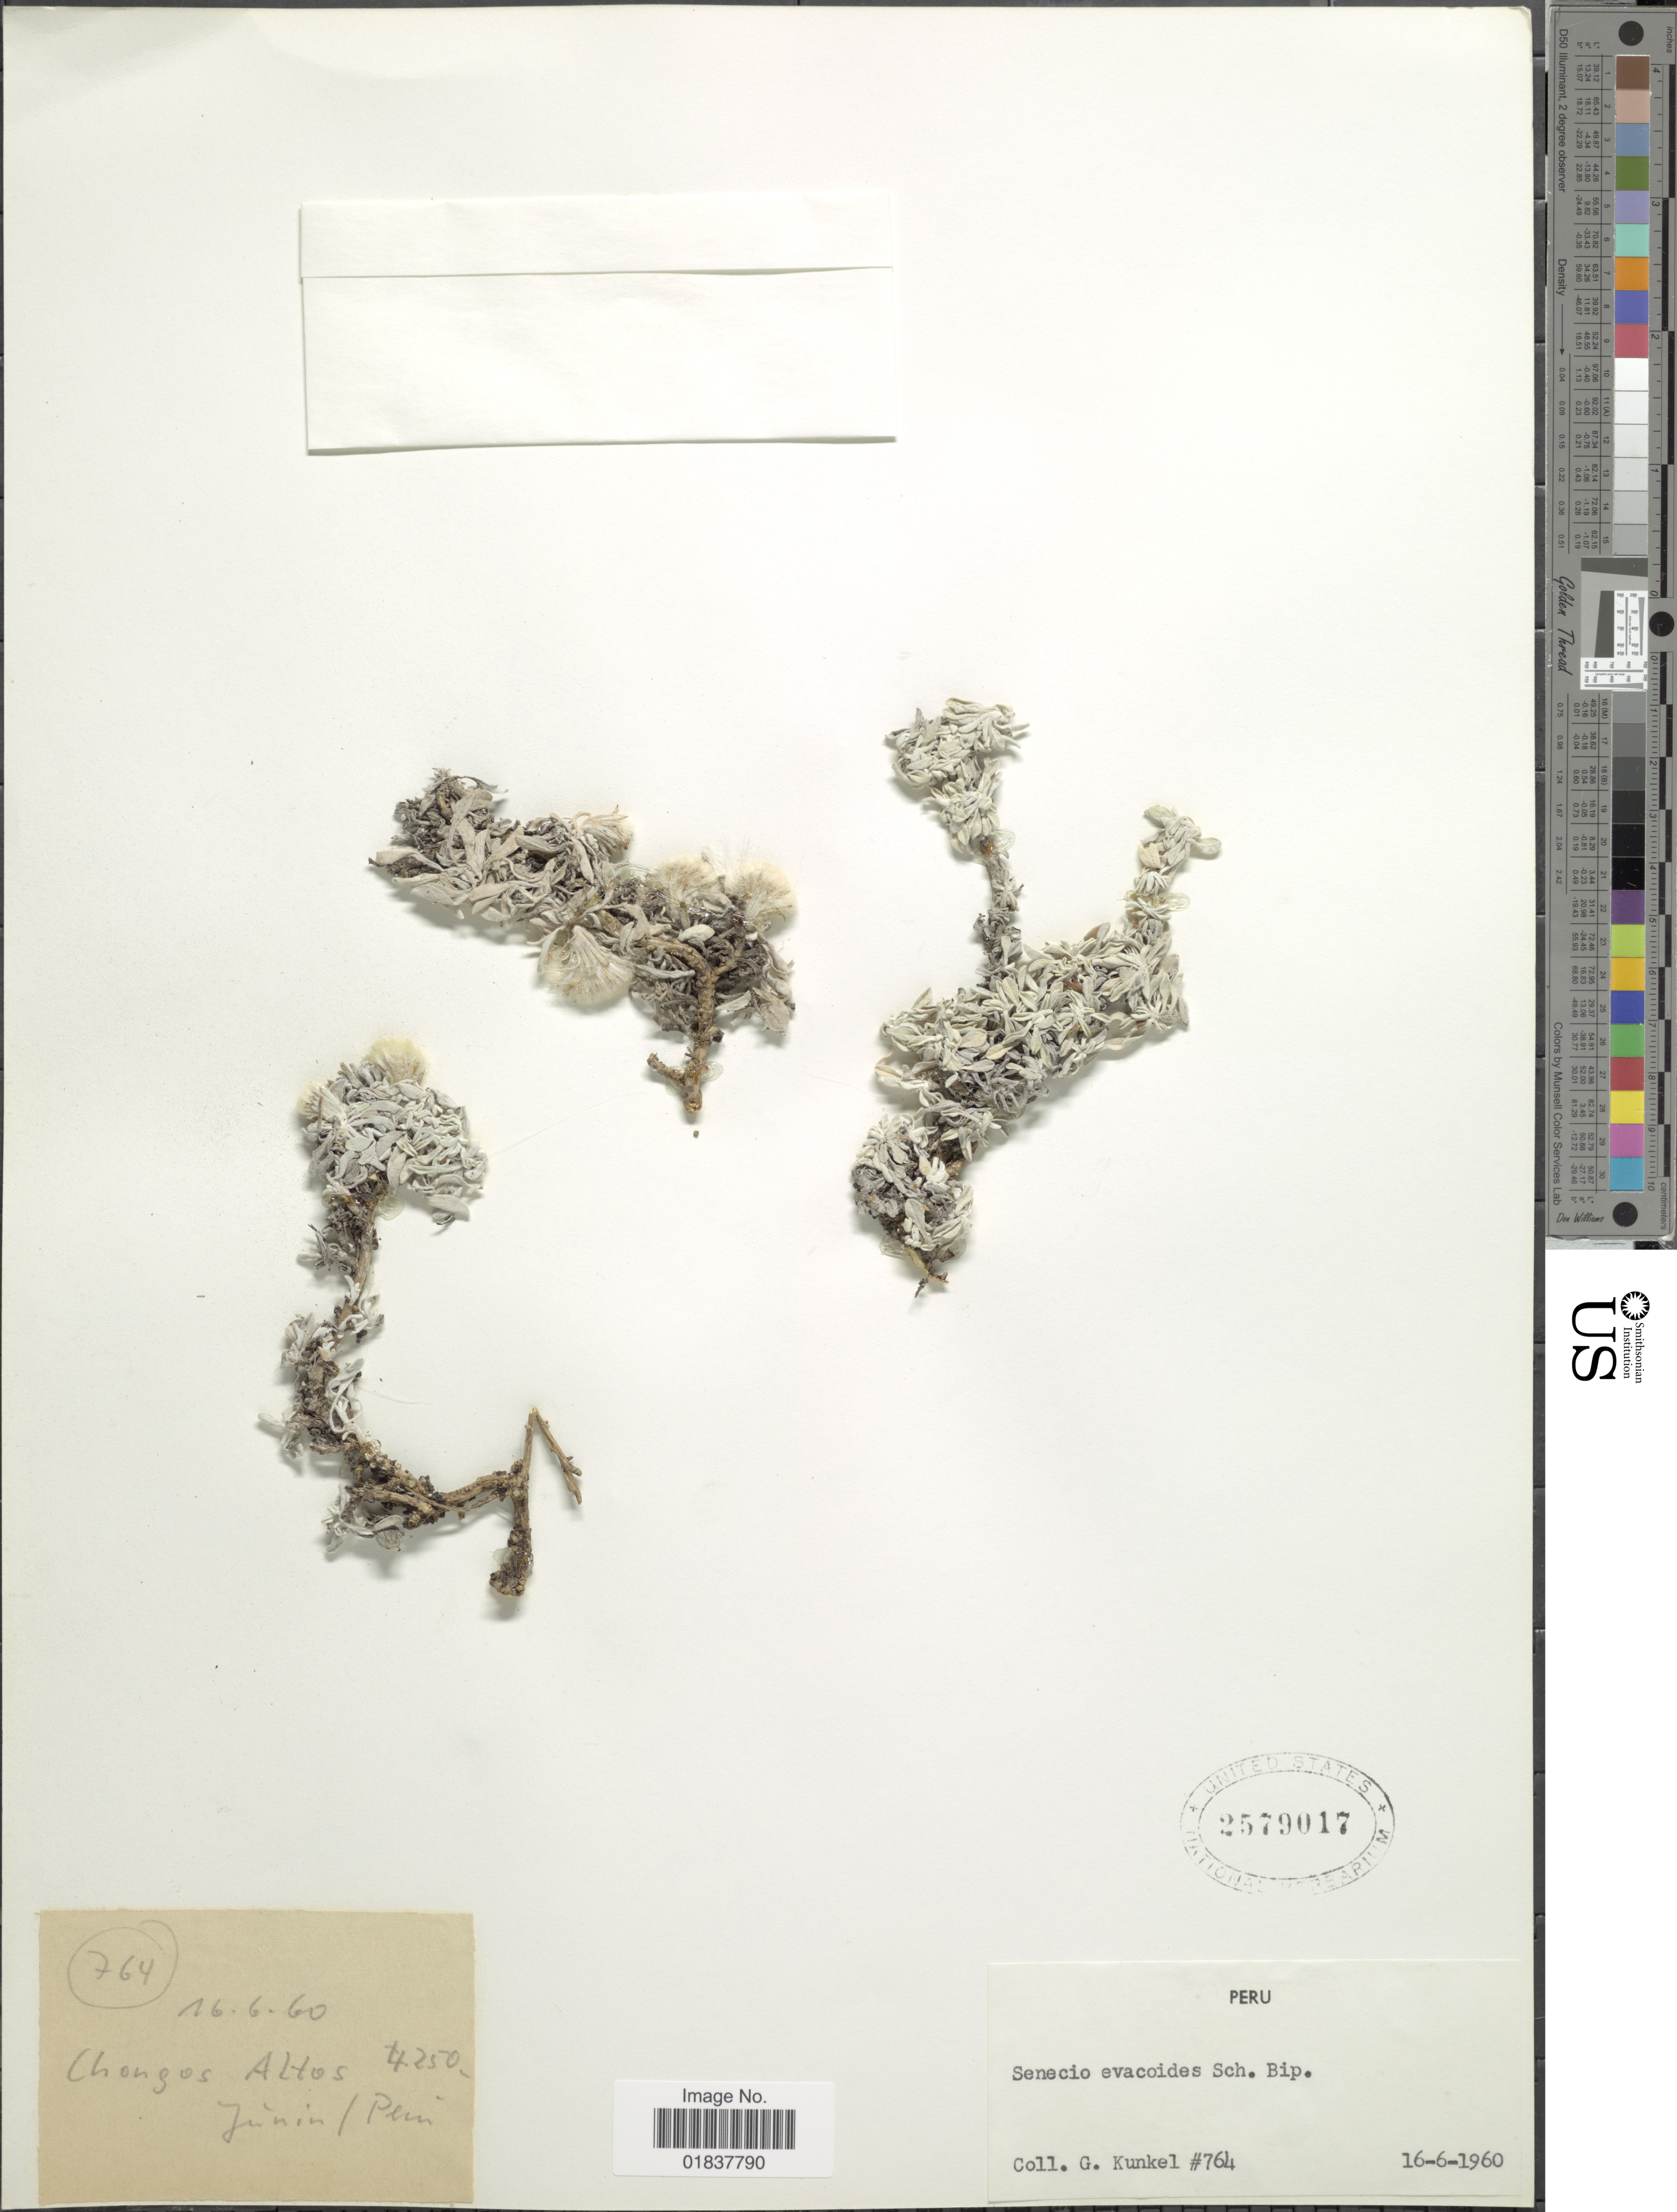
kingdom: Plantae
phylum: Tracheophyta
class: Magnoliopsida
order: Asterales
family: Asteraceae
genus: Senecio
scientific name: Senecio evacoides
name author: Sch. Bip.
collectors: G. Kunkel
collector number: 764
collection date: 1960-06-16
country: Peru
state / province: Junín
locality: Chongos Altos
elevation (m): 4250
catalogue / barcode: US 2579017